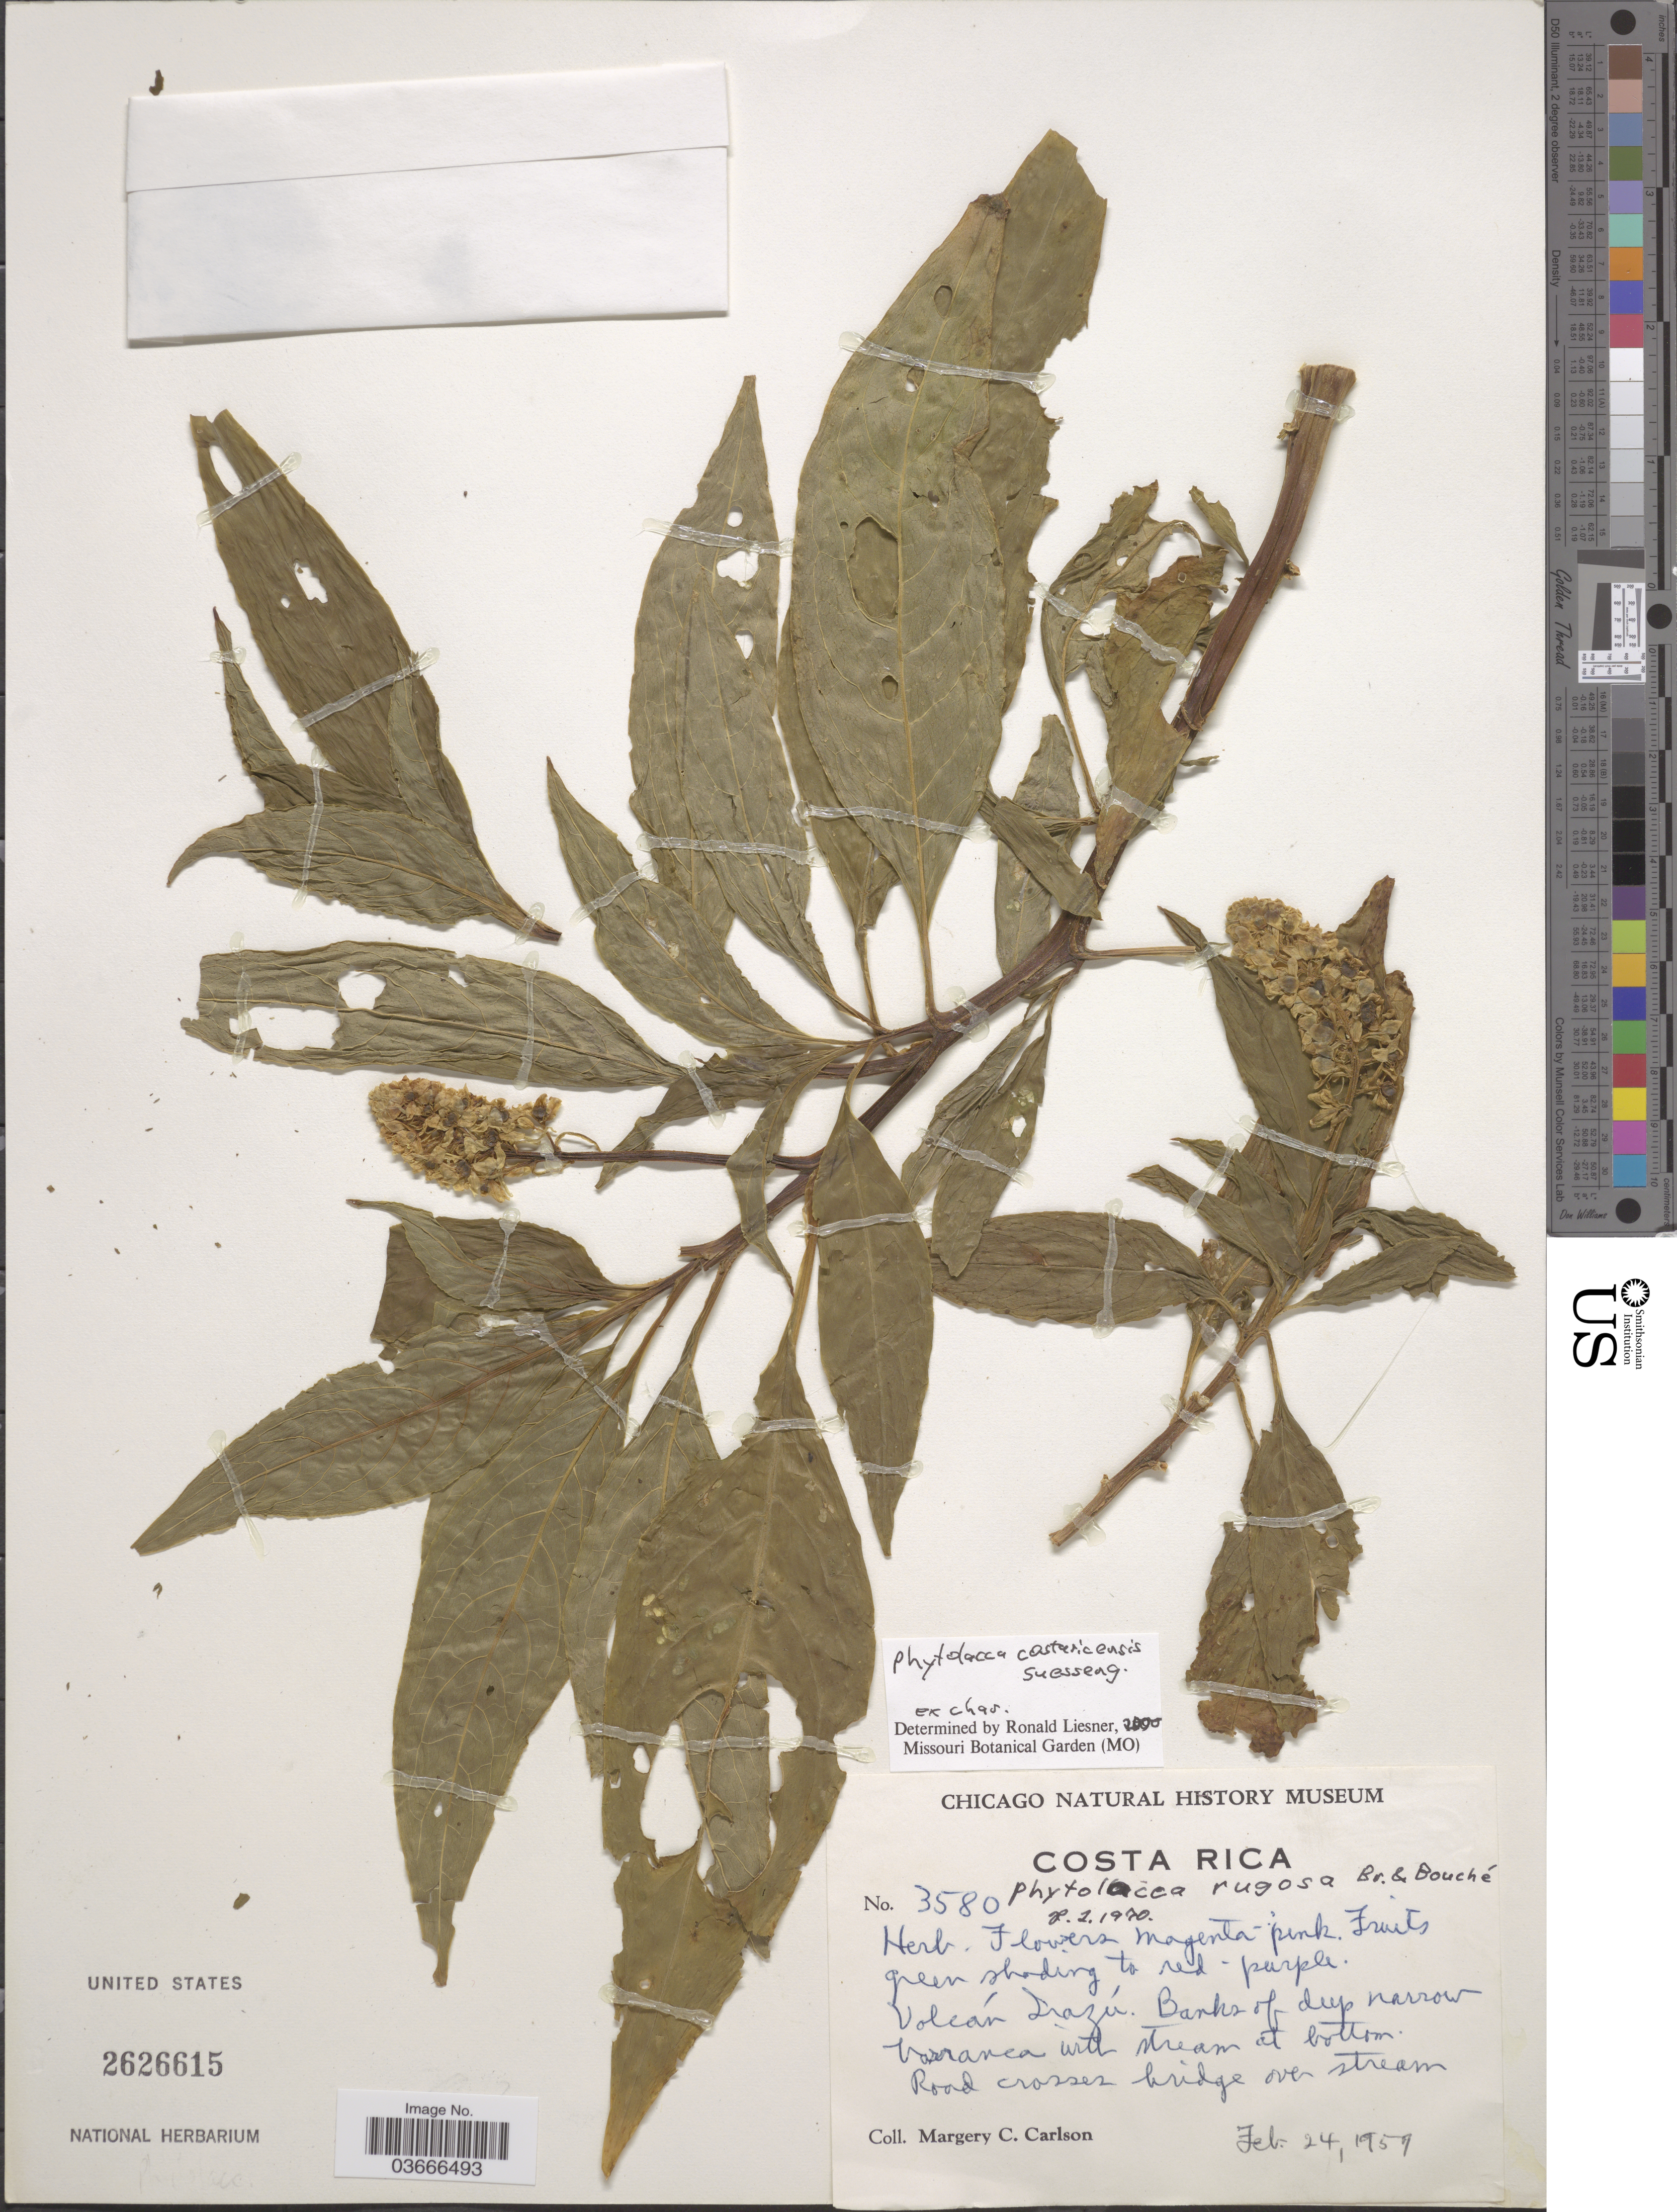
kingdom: Plantae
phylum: Tracheophyta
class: Magnoliopsida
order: Caryophyllales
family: Phytolaccaceae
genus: Phytolacca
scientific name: Phytolacca costaricensis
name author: Suess.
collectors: M. C. Carlson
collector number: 3580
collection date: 1957-02-24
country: Costa Rica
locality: Volcán Irazú.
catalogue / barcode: US 2626615